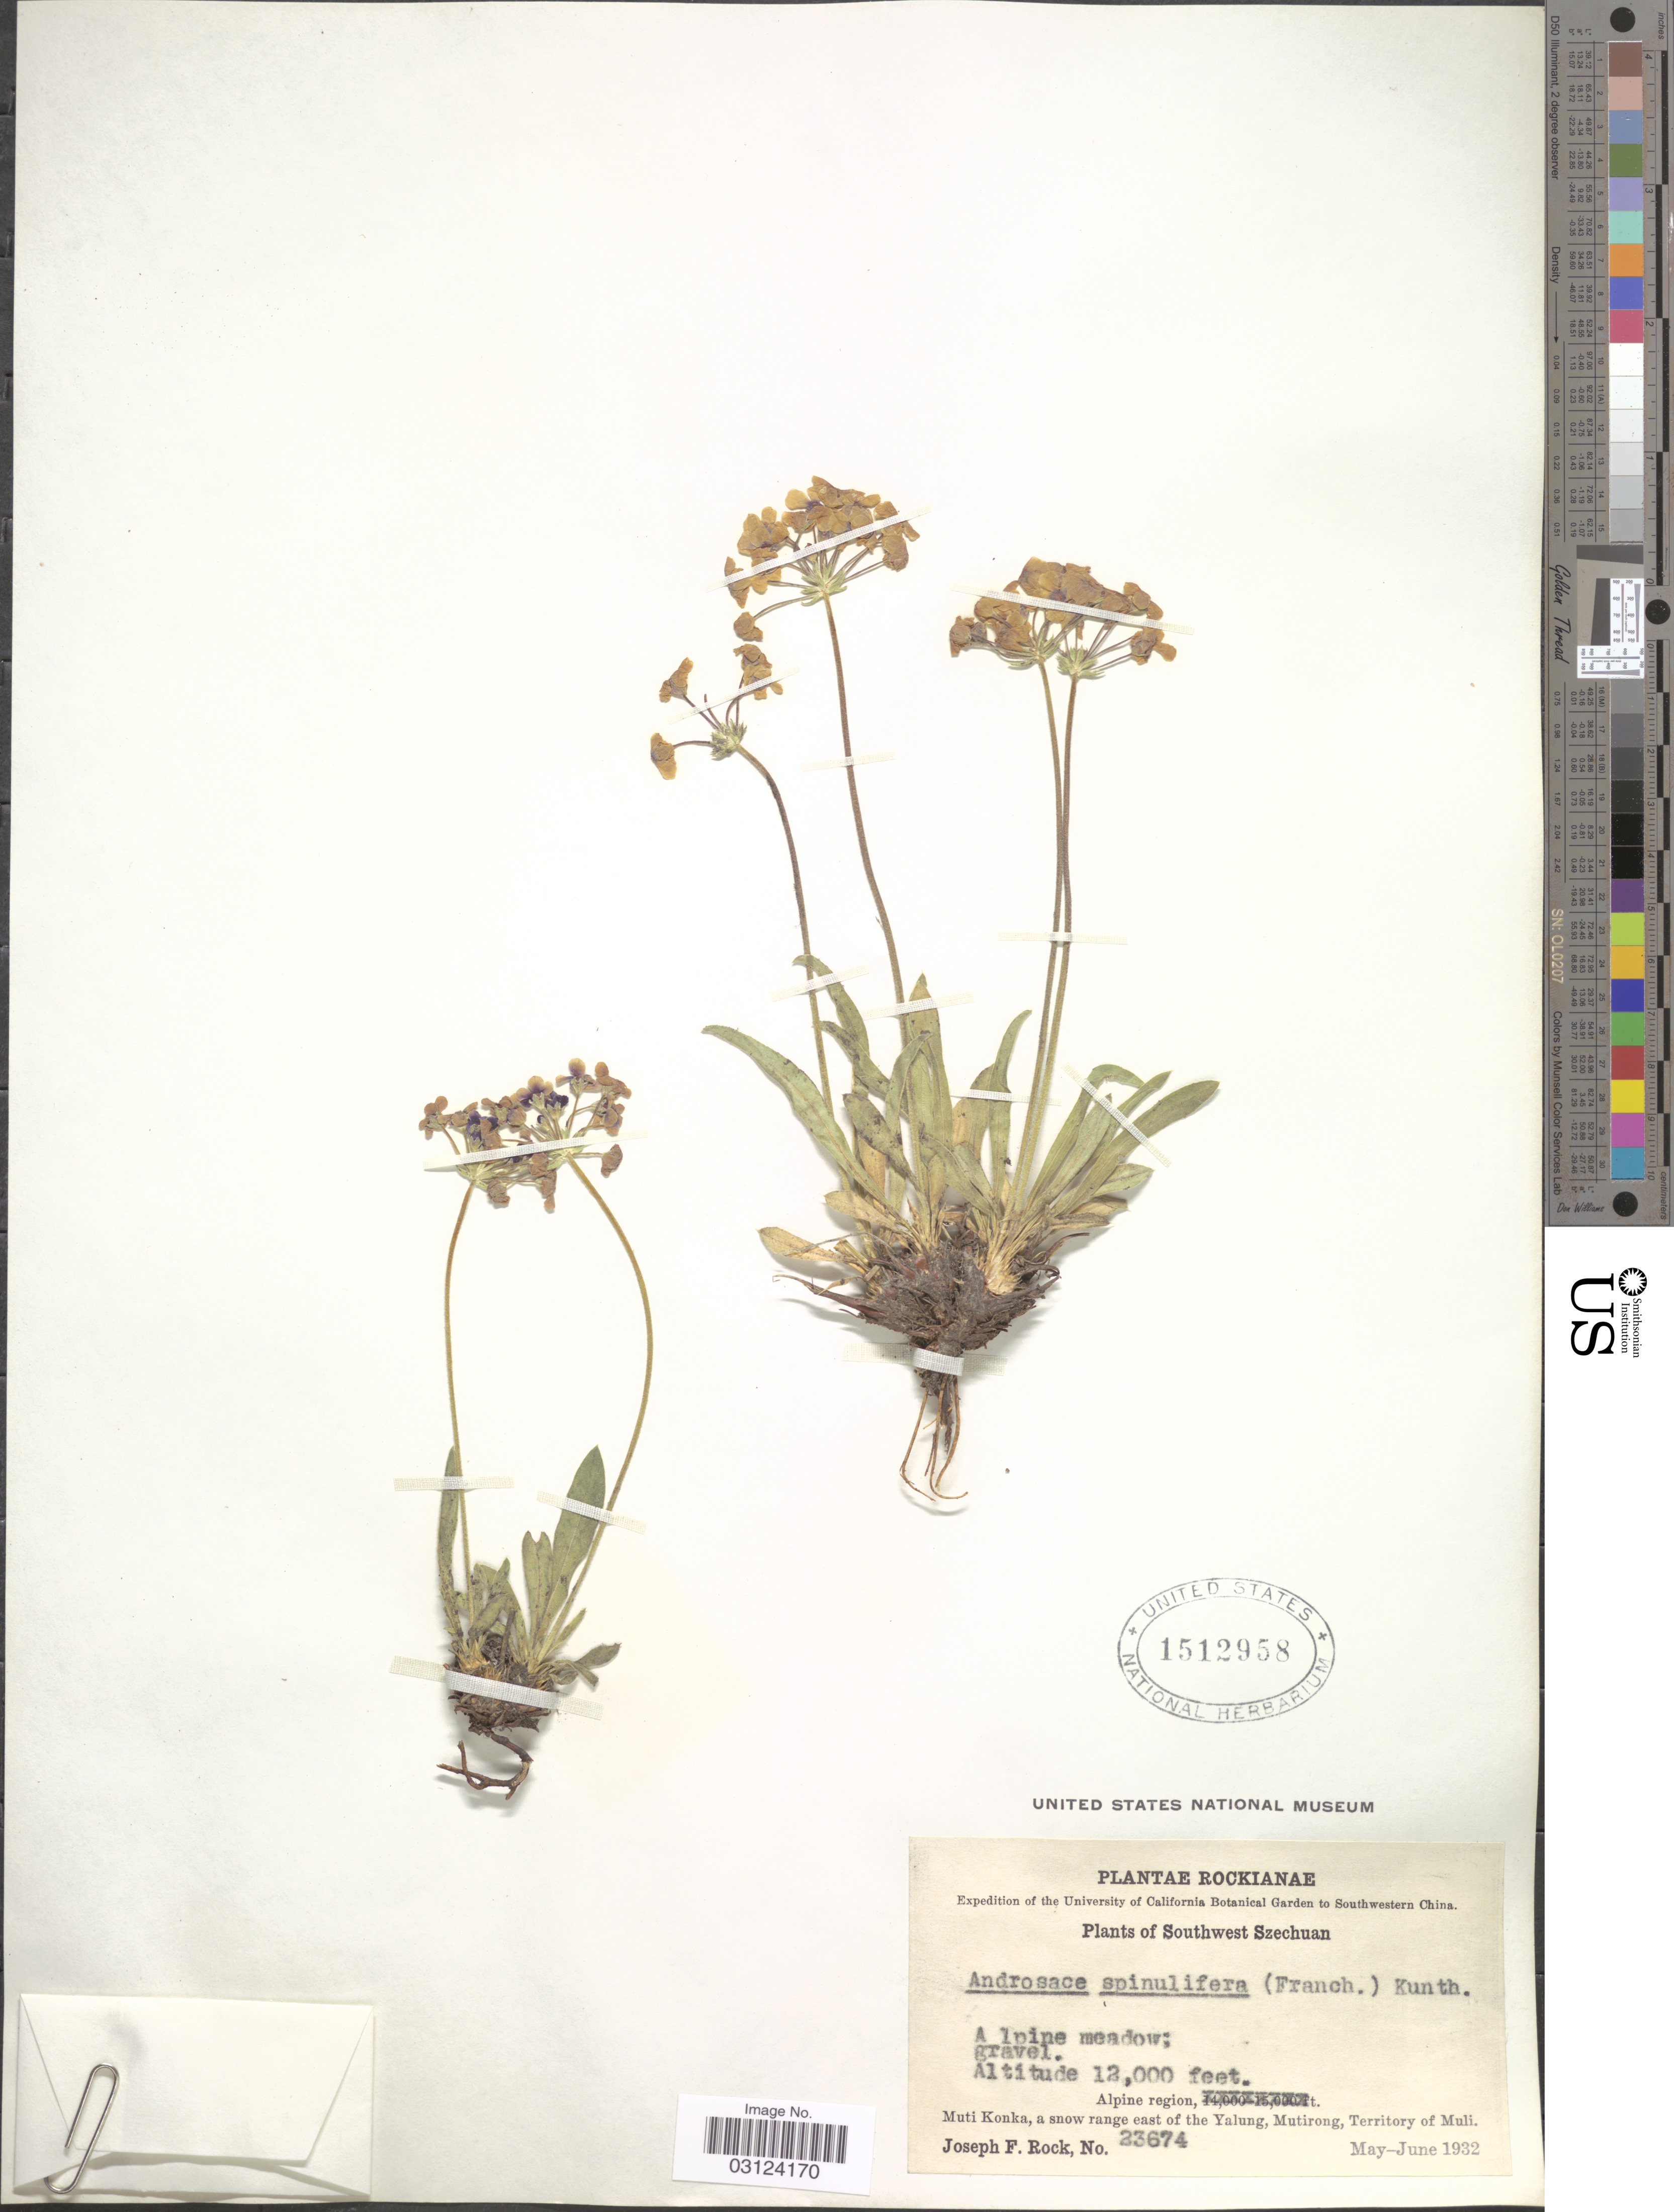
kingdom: Plantae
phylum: Tracheophyta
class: Magnoliopsida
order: Ericales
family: Primulaceae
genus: Androsace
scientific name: Androsace spinulifera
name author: (Franch.) R. Knuth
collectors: J. F. Rock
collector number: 23674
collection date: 1932-05/1932-06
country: China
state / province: Sichuan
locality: Southwest Szechuan, Muti Konka, a snow range east of the Yalung, Mutirong, Territory of Muli, Southwestern China.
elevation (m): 3658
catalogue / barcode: US 1512958